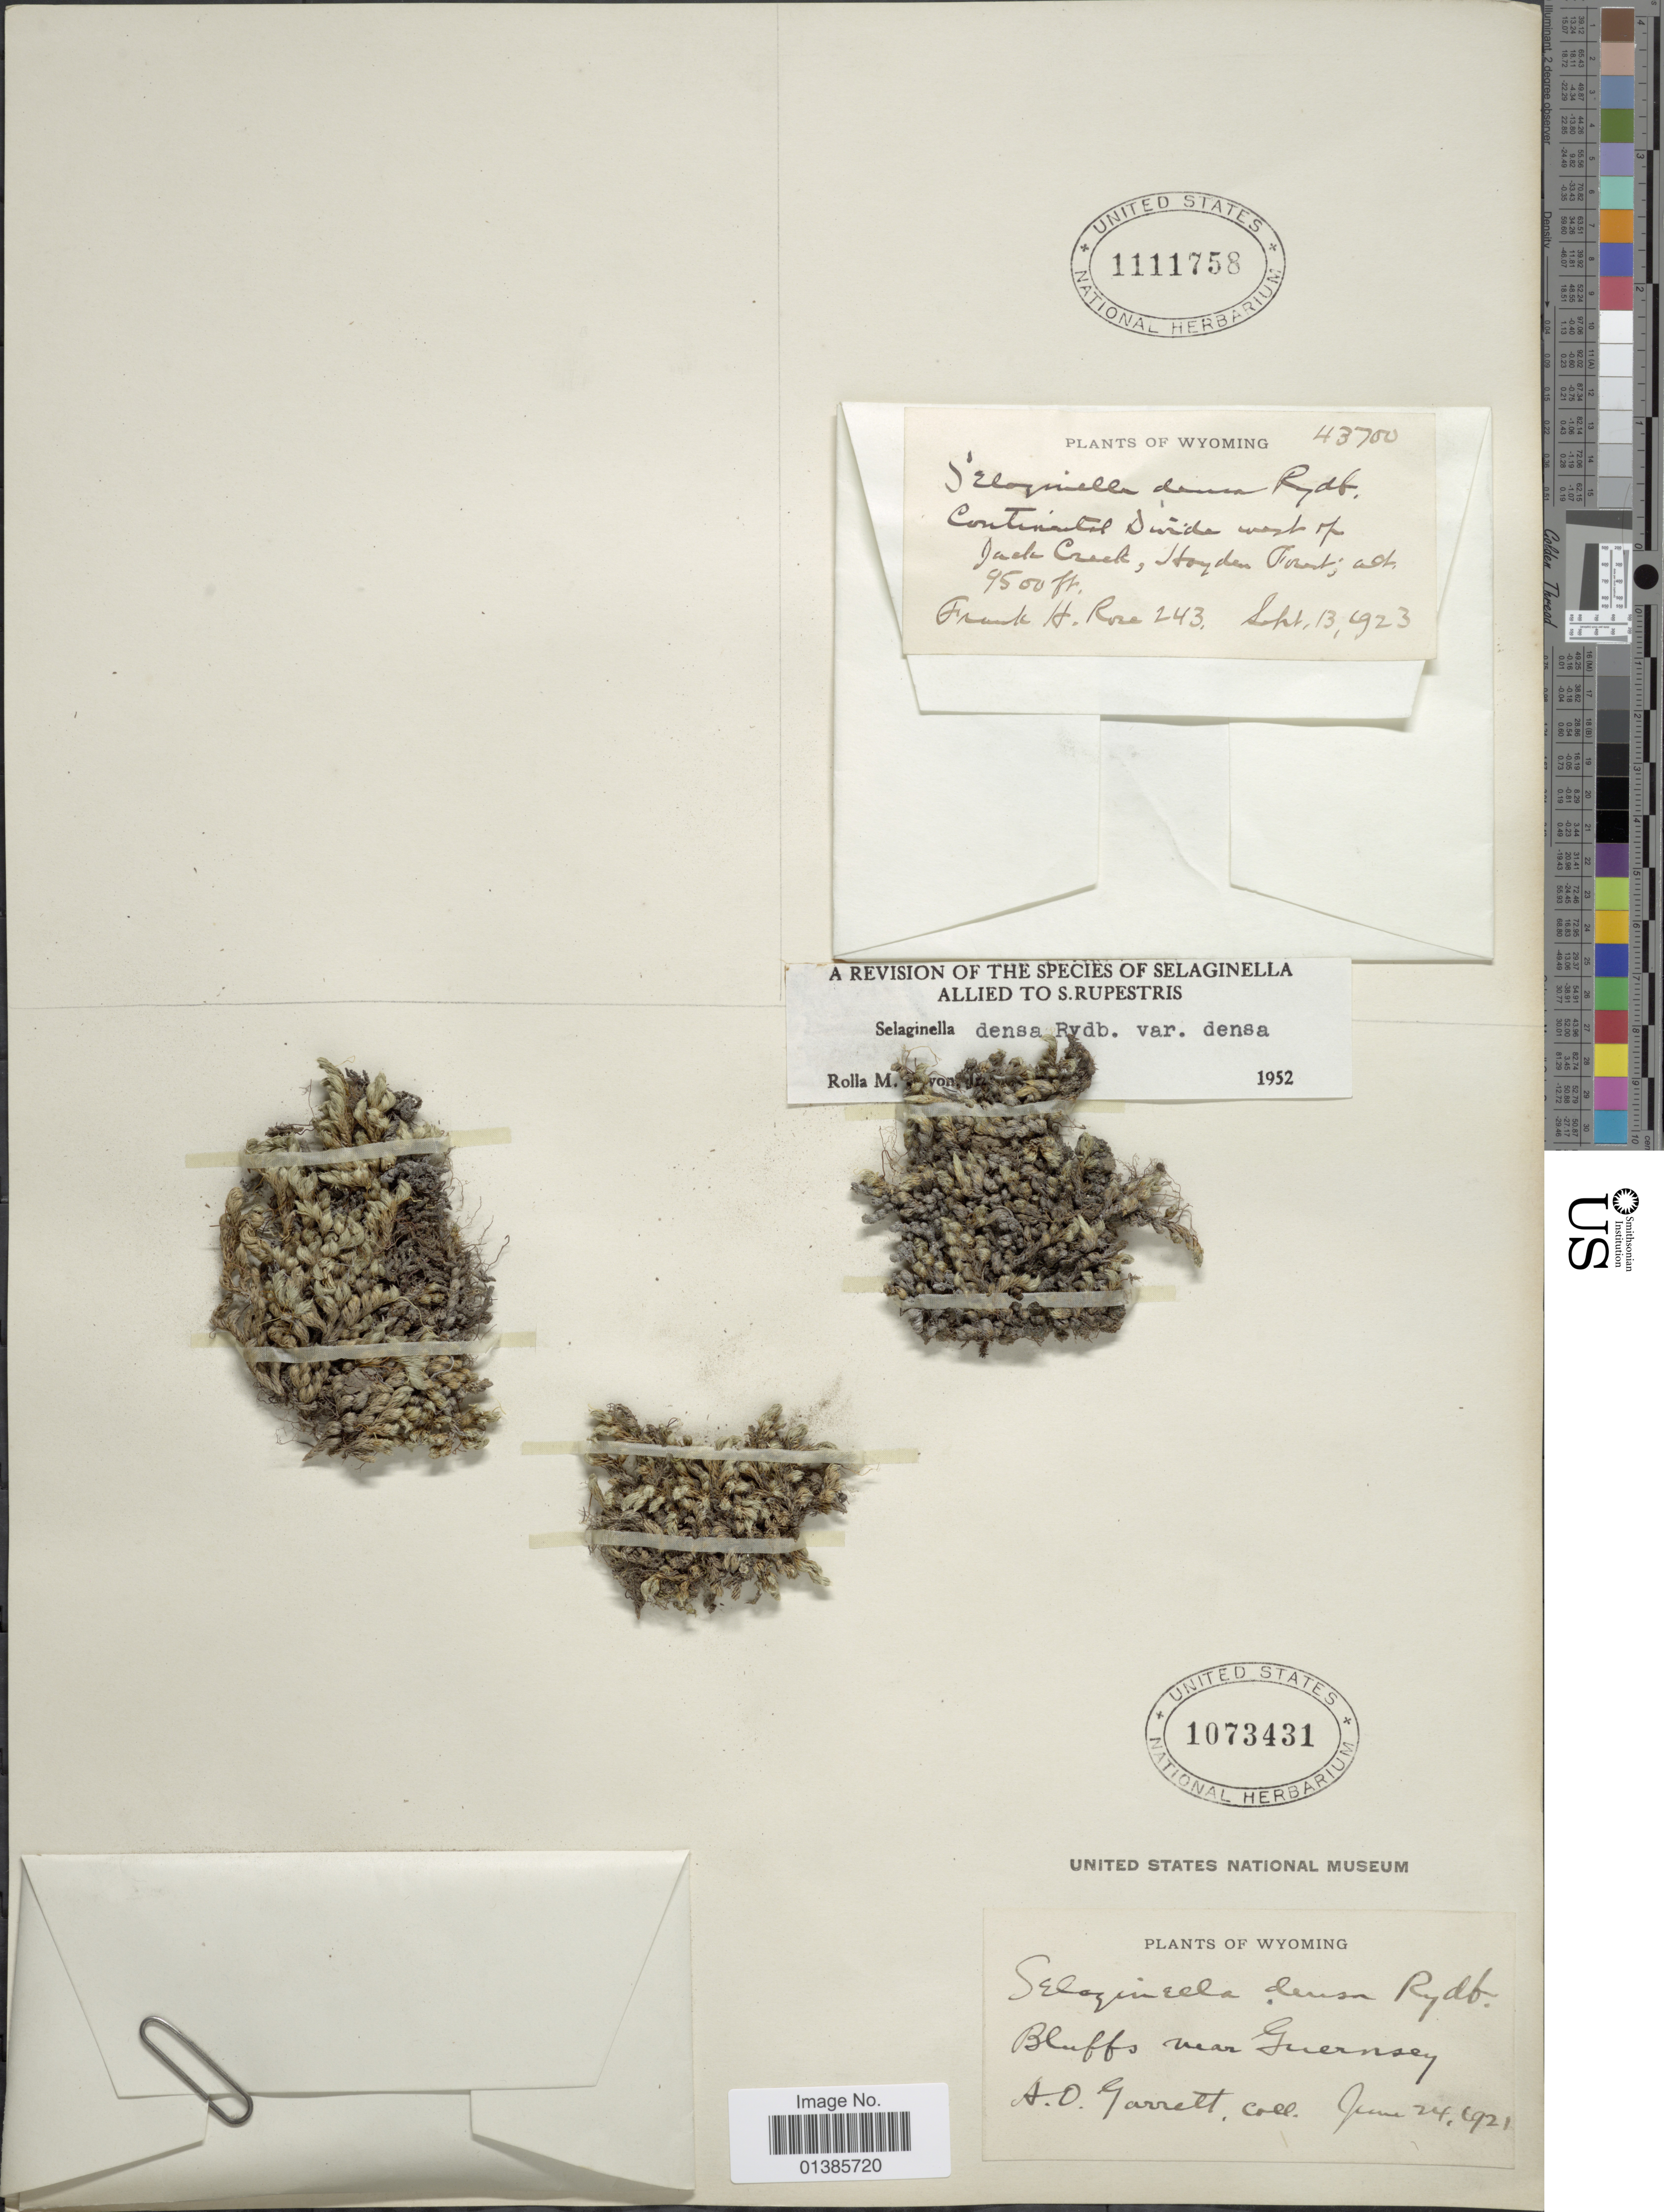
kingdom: Plantae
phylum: Tracheophyta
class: Lycopodiopsida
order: Selaginellales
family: Selaginellaceae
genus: Selaginella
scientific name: Selaginella densa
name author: Rydb.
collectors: A. O. Garrett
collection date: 1921-06-24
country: United States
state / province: Wyoming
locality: Bluffs near Guernsey.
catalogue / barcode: US 1073431